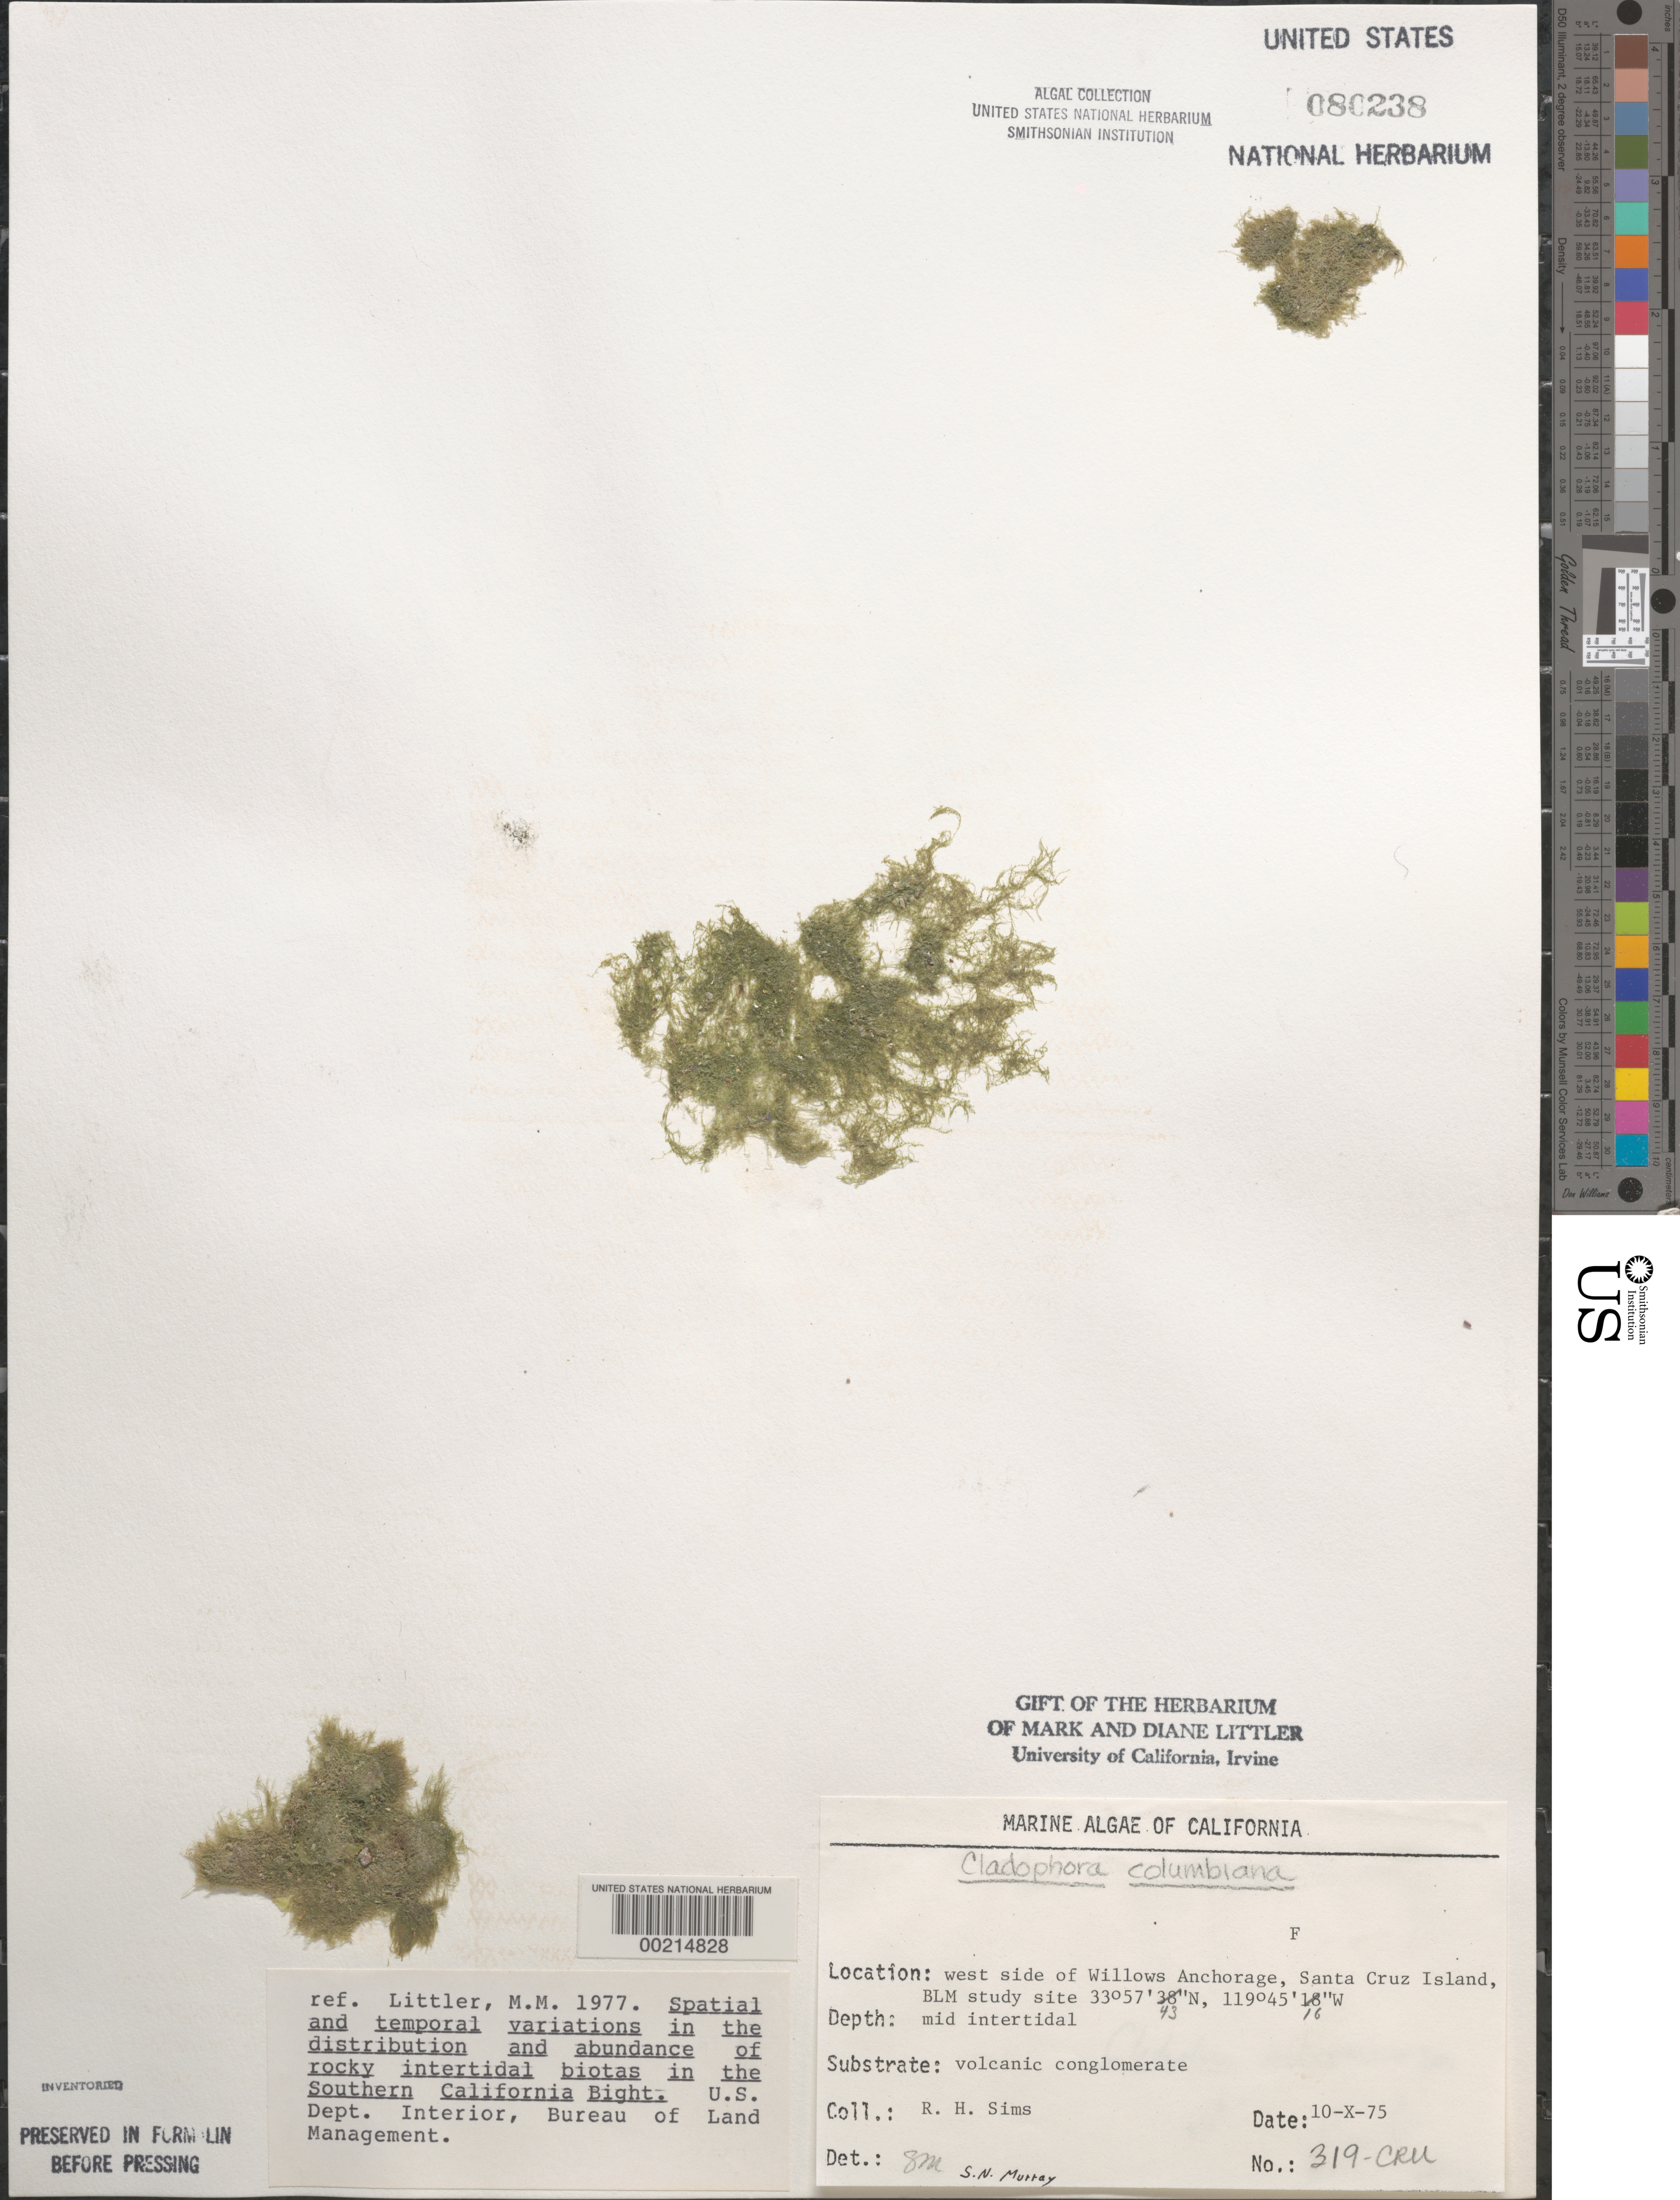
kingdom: Plantae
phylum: Chlorophyta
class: Ulvophyceae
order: Cladophorales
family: Cladophoraceae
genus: Cladophora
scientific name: Cladophora columbiana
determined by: Murray, S. N.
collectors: R. H. Sims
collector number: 319-cru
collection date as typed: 10 Oct 1975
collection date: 1975-10-10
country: United States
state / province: California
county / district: Santa Barbara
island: Santa Cruz Island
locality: Willows Anchorage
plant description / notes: BLM-SOCALBIGHT Rocky Intertidal Survey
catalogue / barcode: US 80238